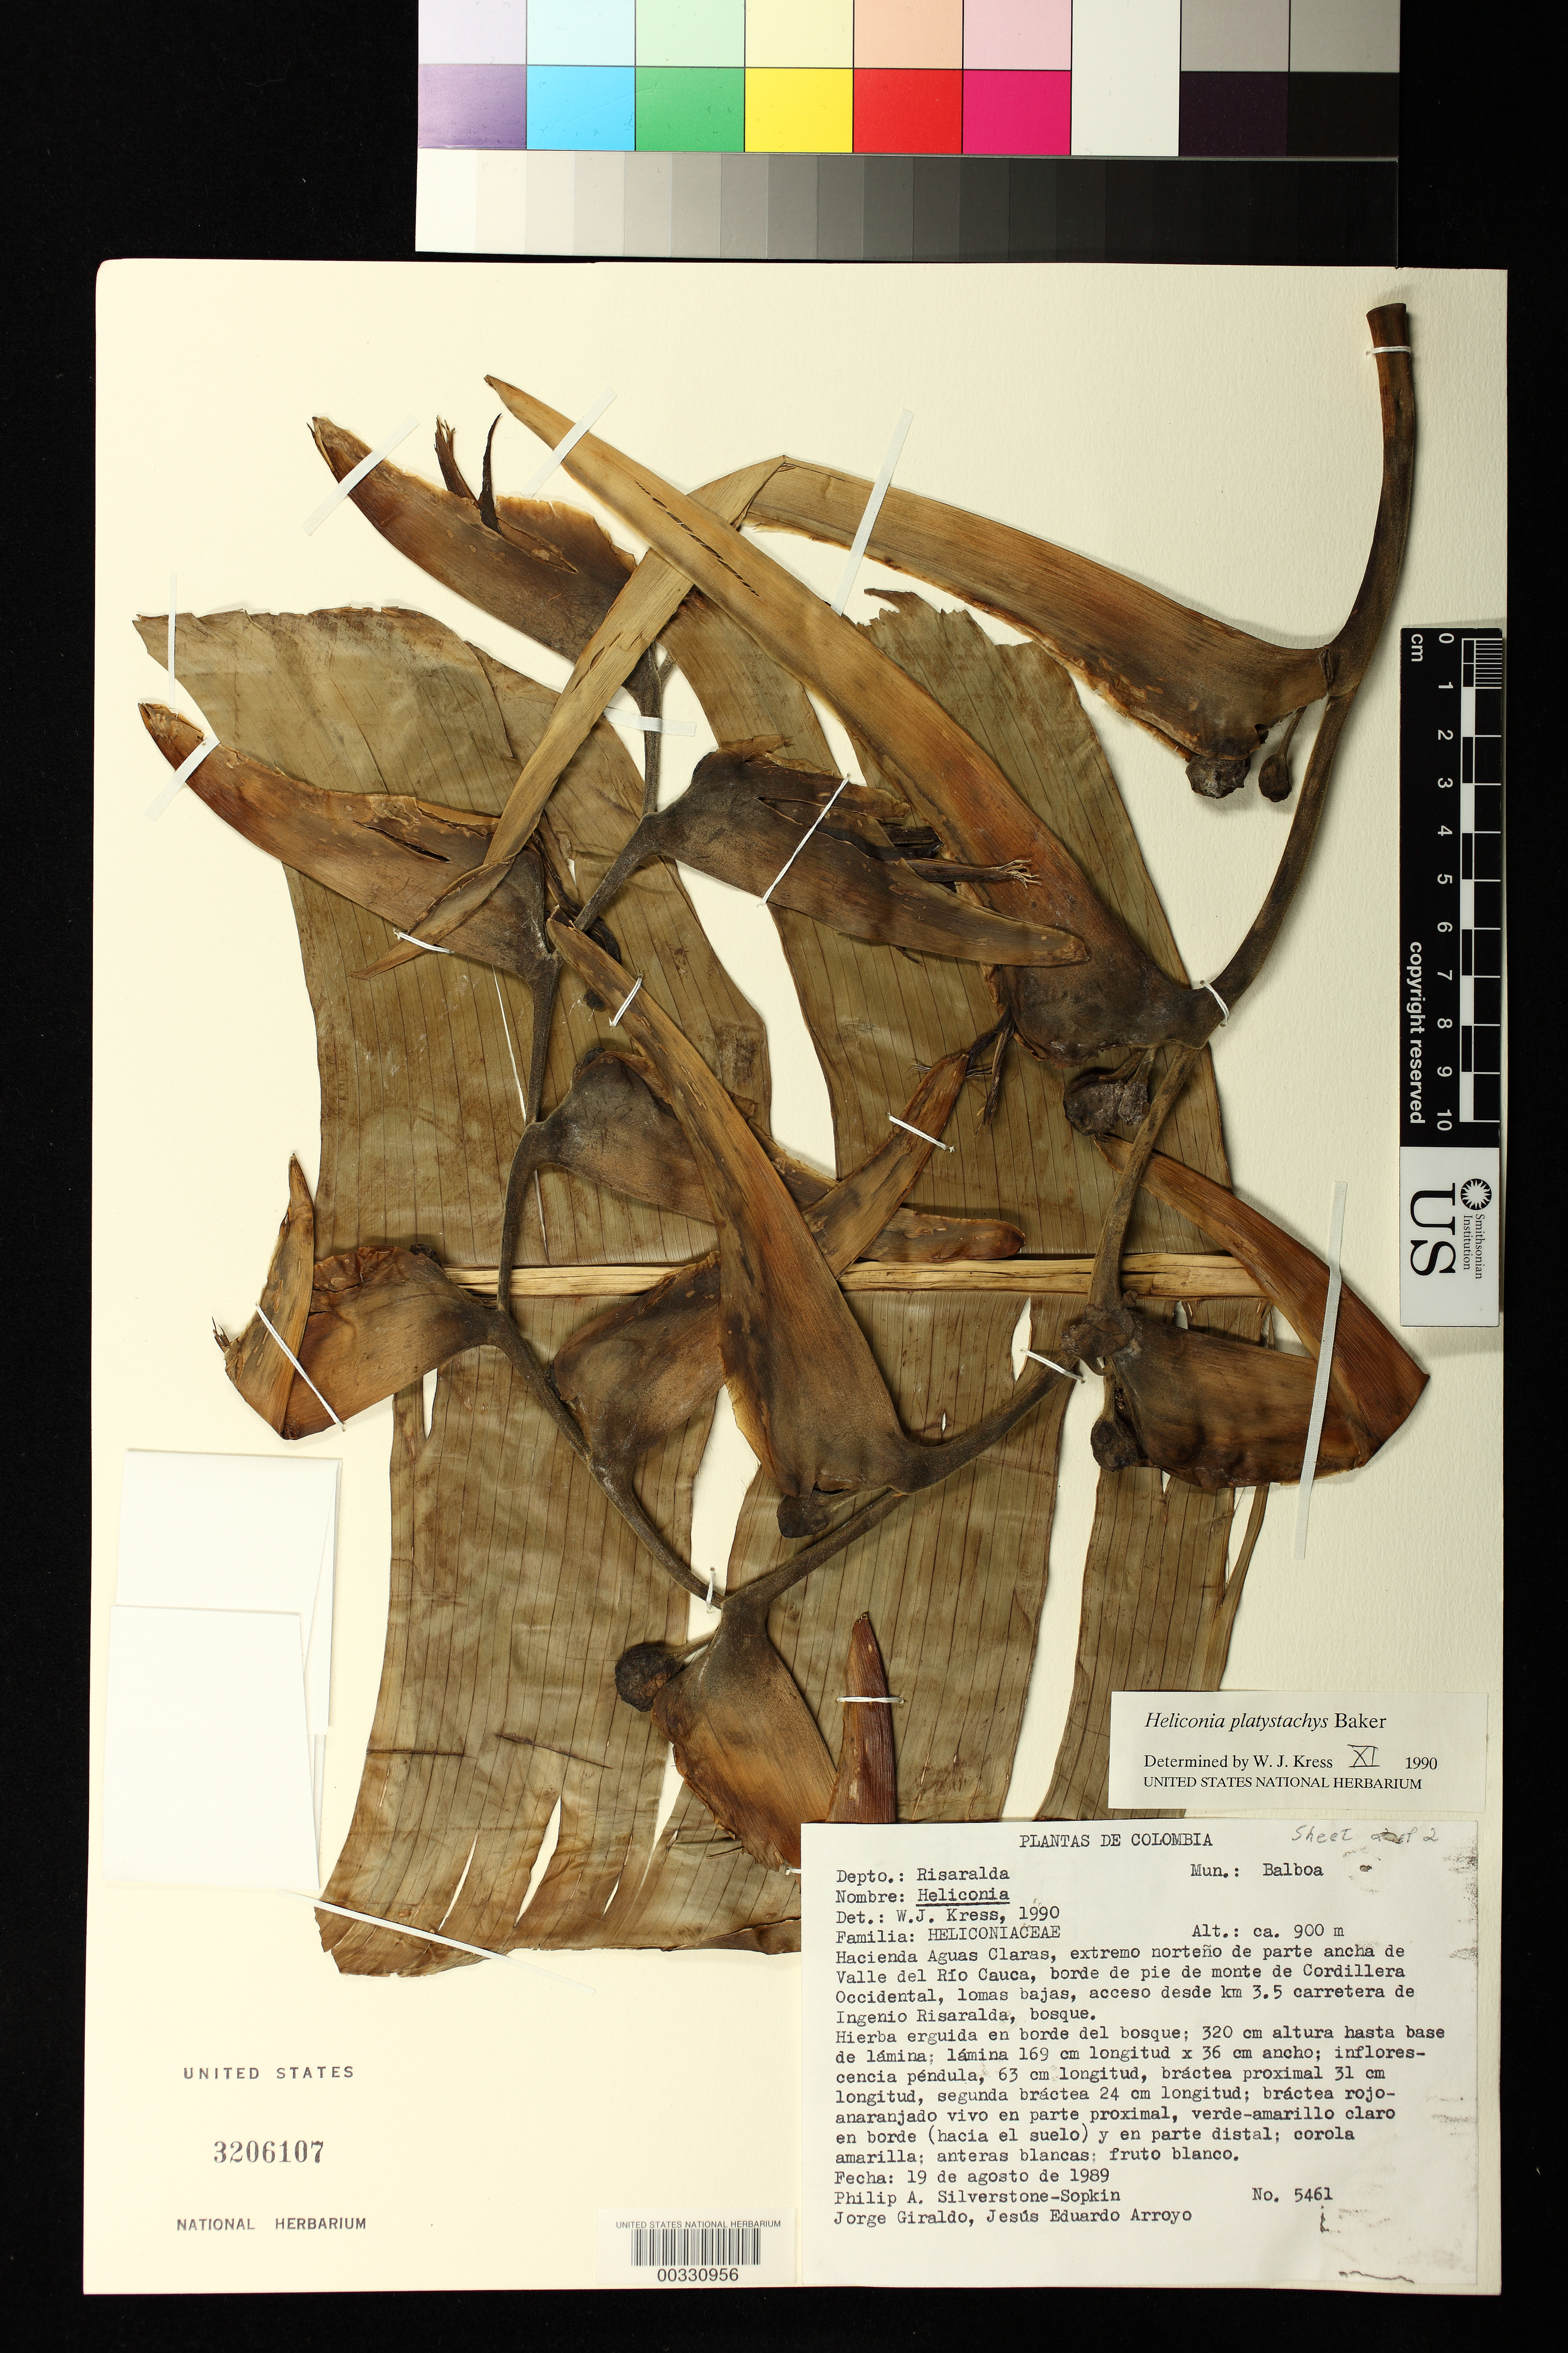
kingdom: Plantae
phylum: Tracheophyta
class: Liliopsida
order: Zingiberales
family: Heliconiaceae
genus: Heliconia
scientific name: Heliconia platystachys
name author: Baker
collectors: P. A. Silverstone-Sopkin, J. Giraldo & J. Arroyo V.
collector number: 5461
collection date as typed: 19 Aug 1989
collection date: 1989-08-19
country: Colombia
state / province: Risaralda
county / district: Balboa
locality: Mun of Balboa, Hacienda Aguas Clara, ...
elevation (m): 900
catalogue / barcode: US 3206107